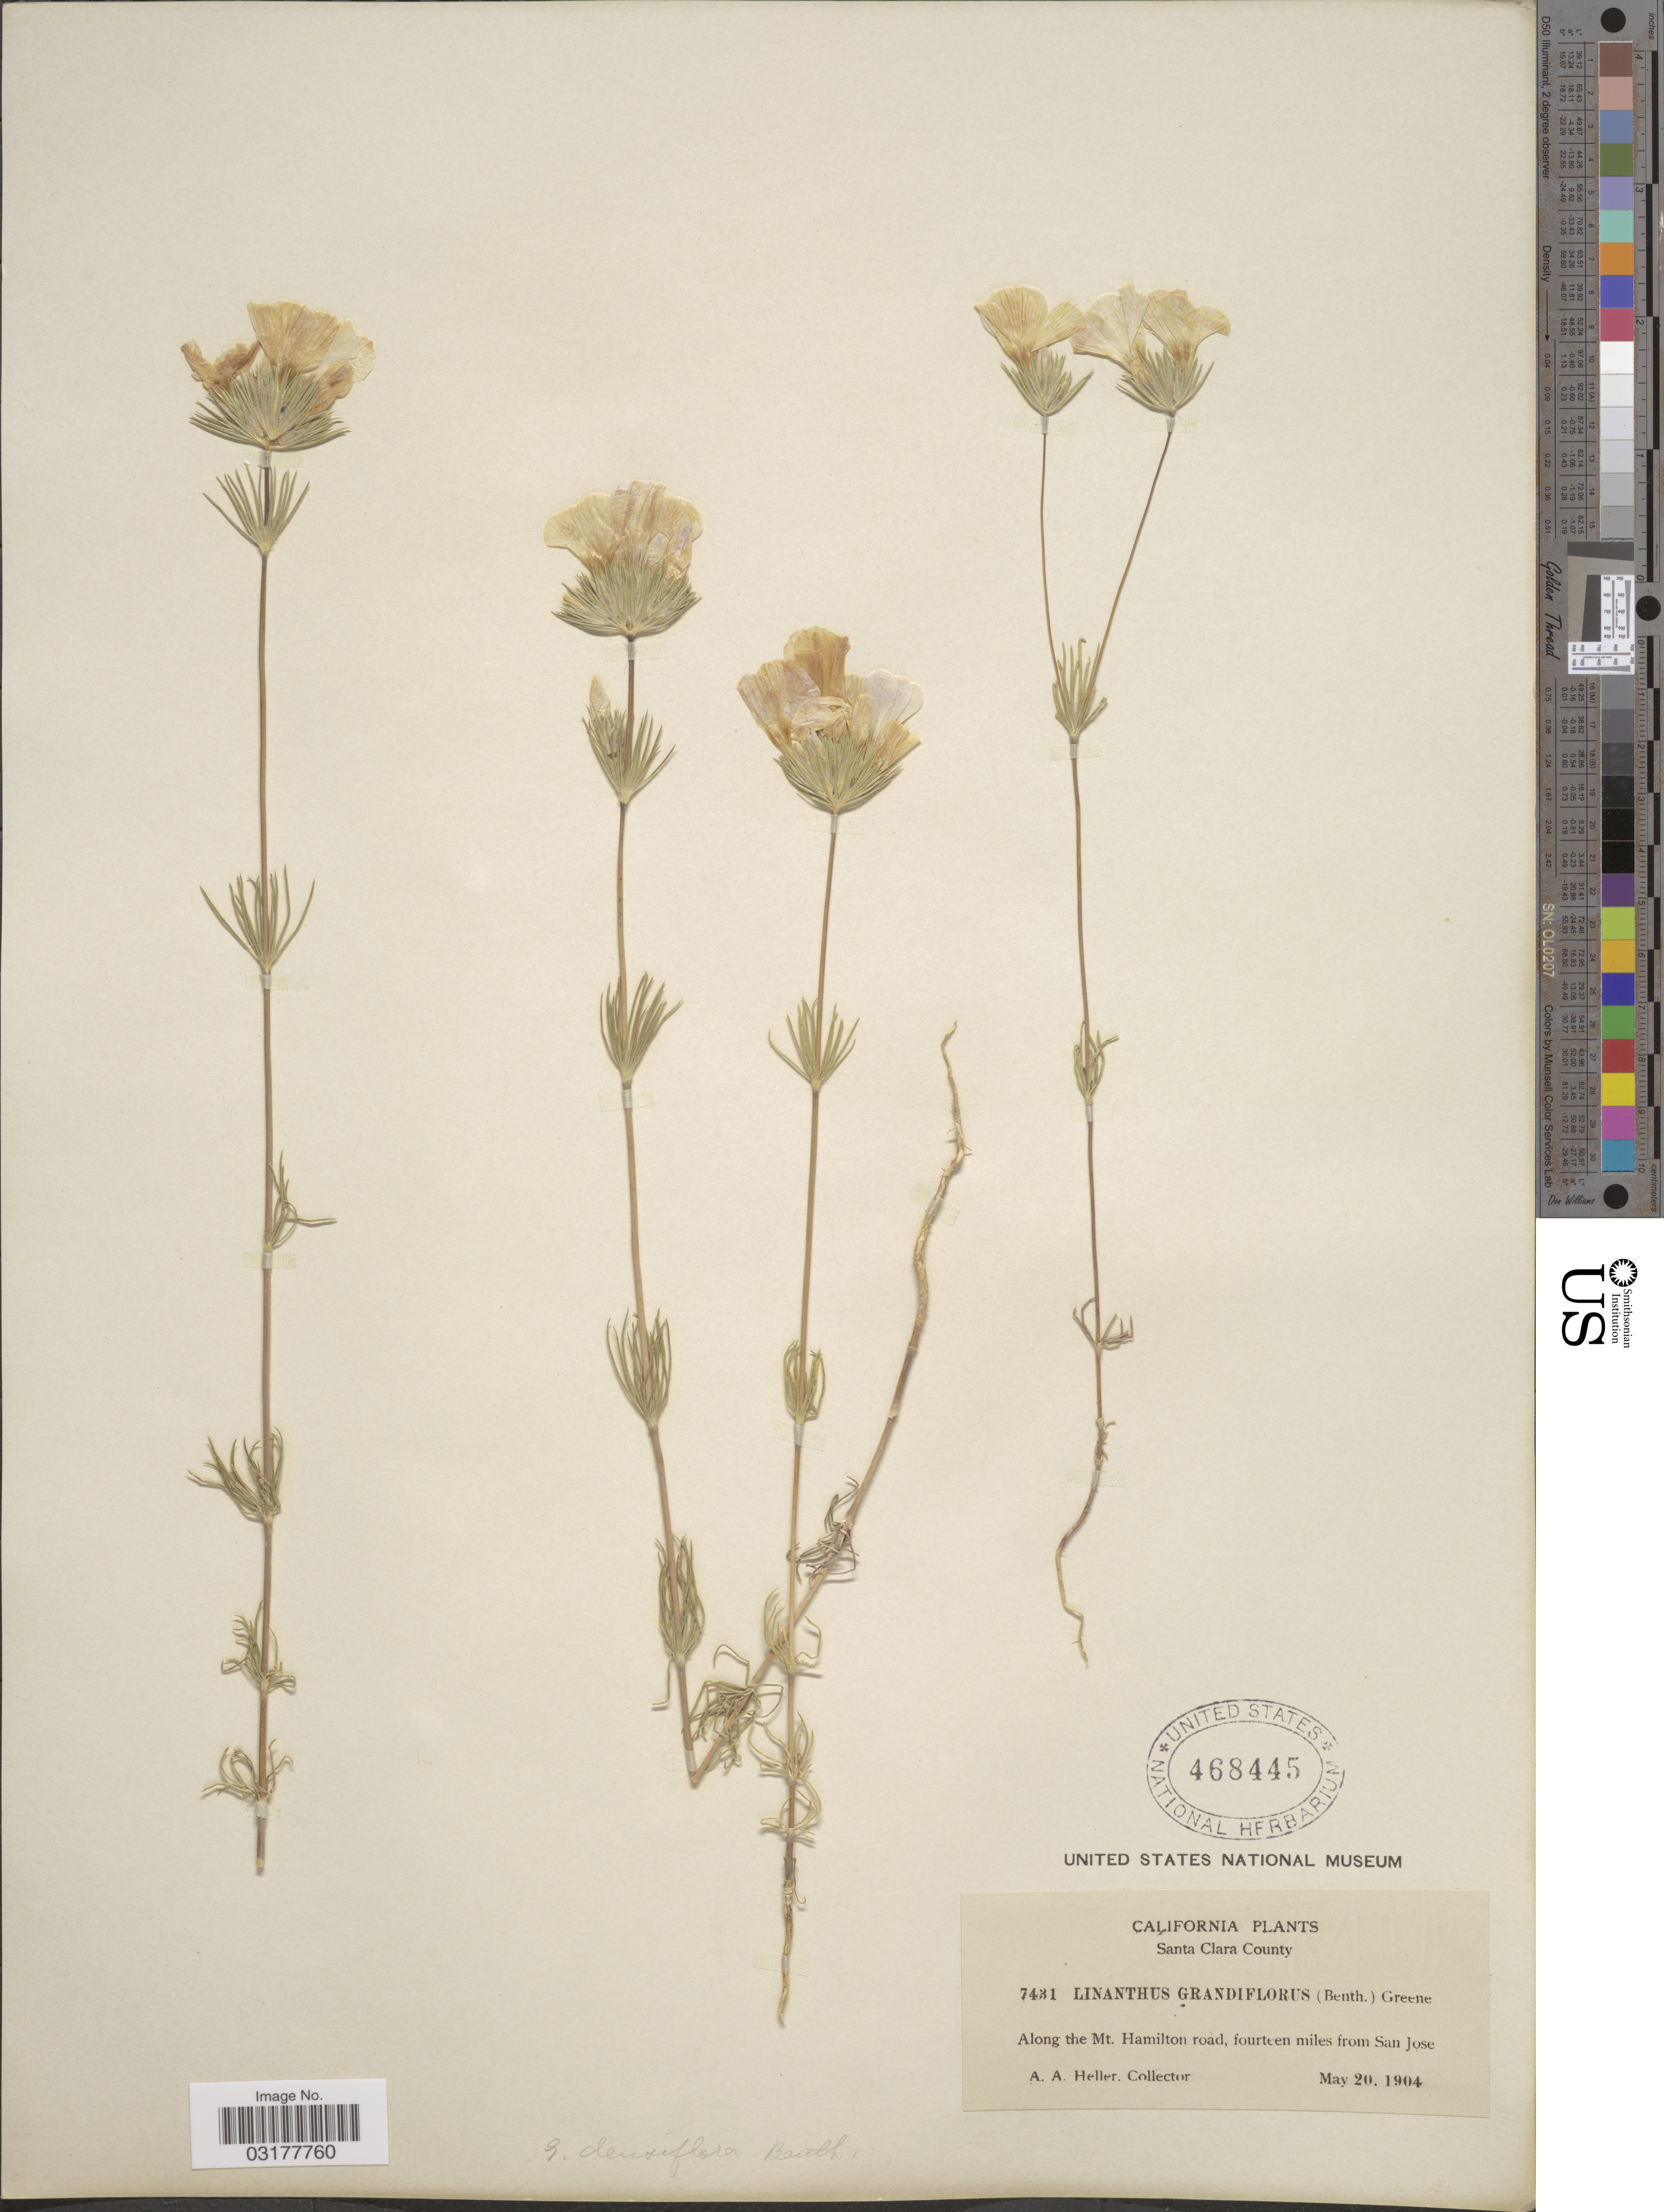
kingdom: Plantae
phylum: Tracheophyta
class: Magnoliopsida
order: Ericales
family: Polemoniaceae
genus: Leptosiphon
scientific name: Leptosiphon grandiflorus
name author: Benth.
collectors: A. A. Heller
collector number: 7431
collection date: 1904-05-20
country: United States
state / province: California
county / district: Santa Clara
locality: Santa Clara County. Along the Mt. Hamilton road, fourteen miles from San Jose.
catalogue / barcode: US 468445